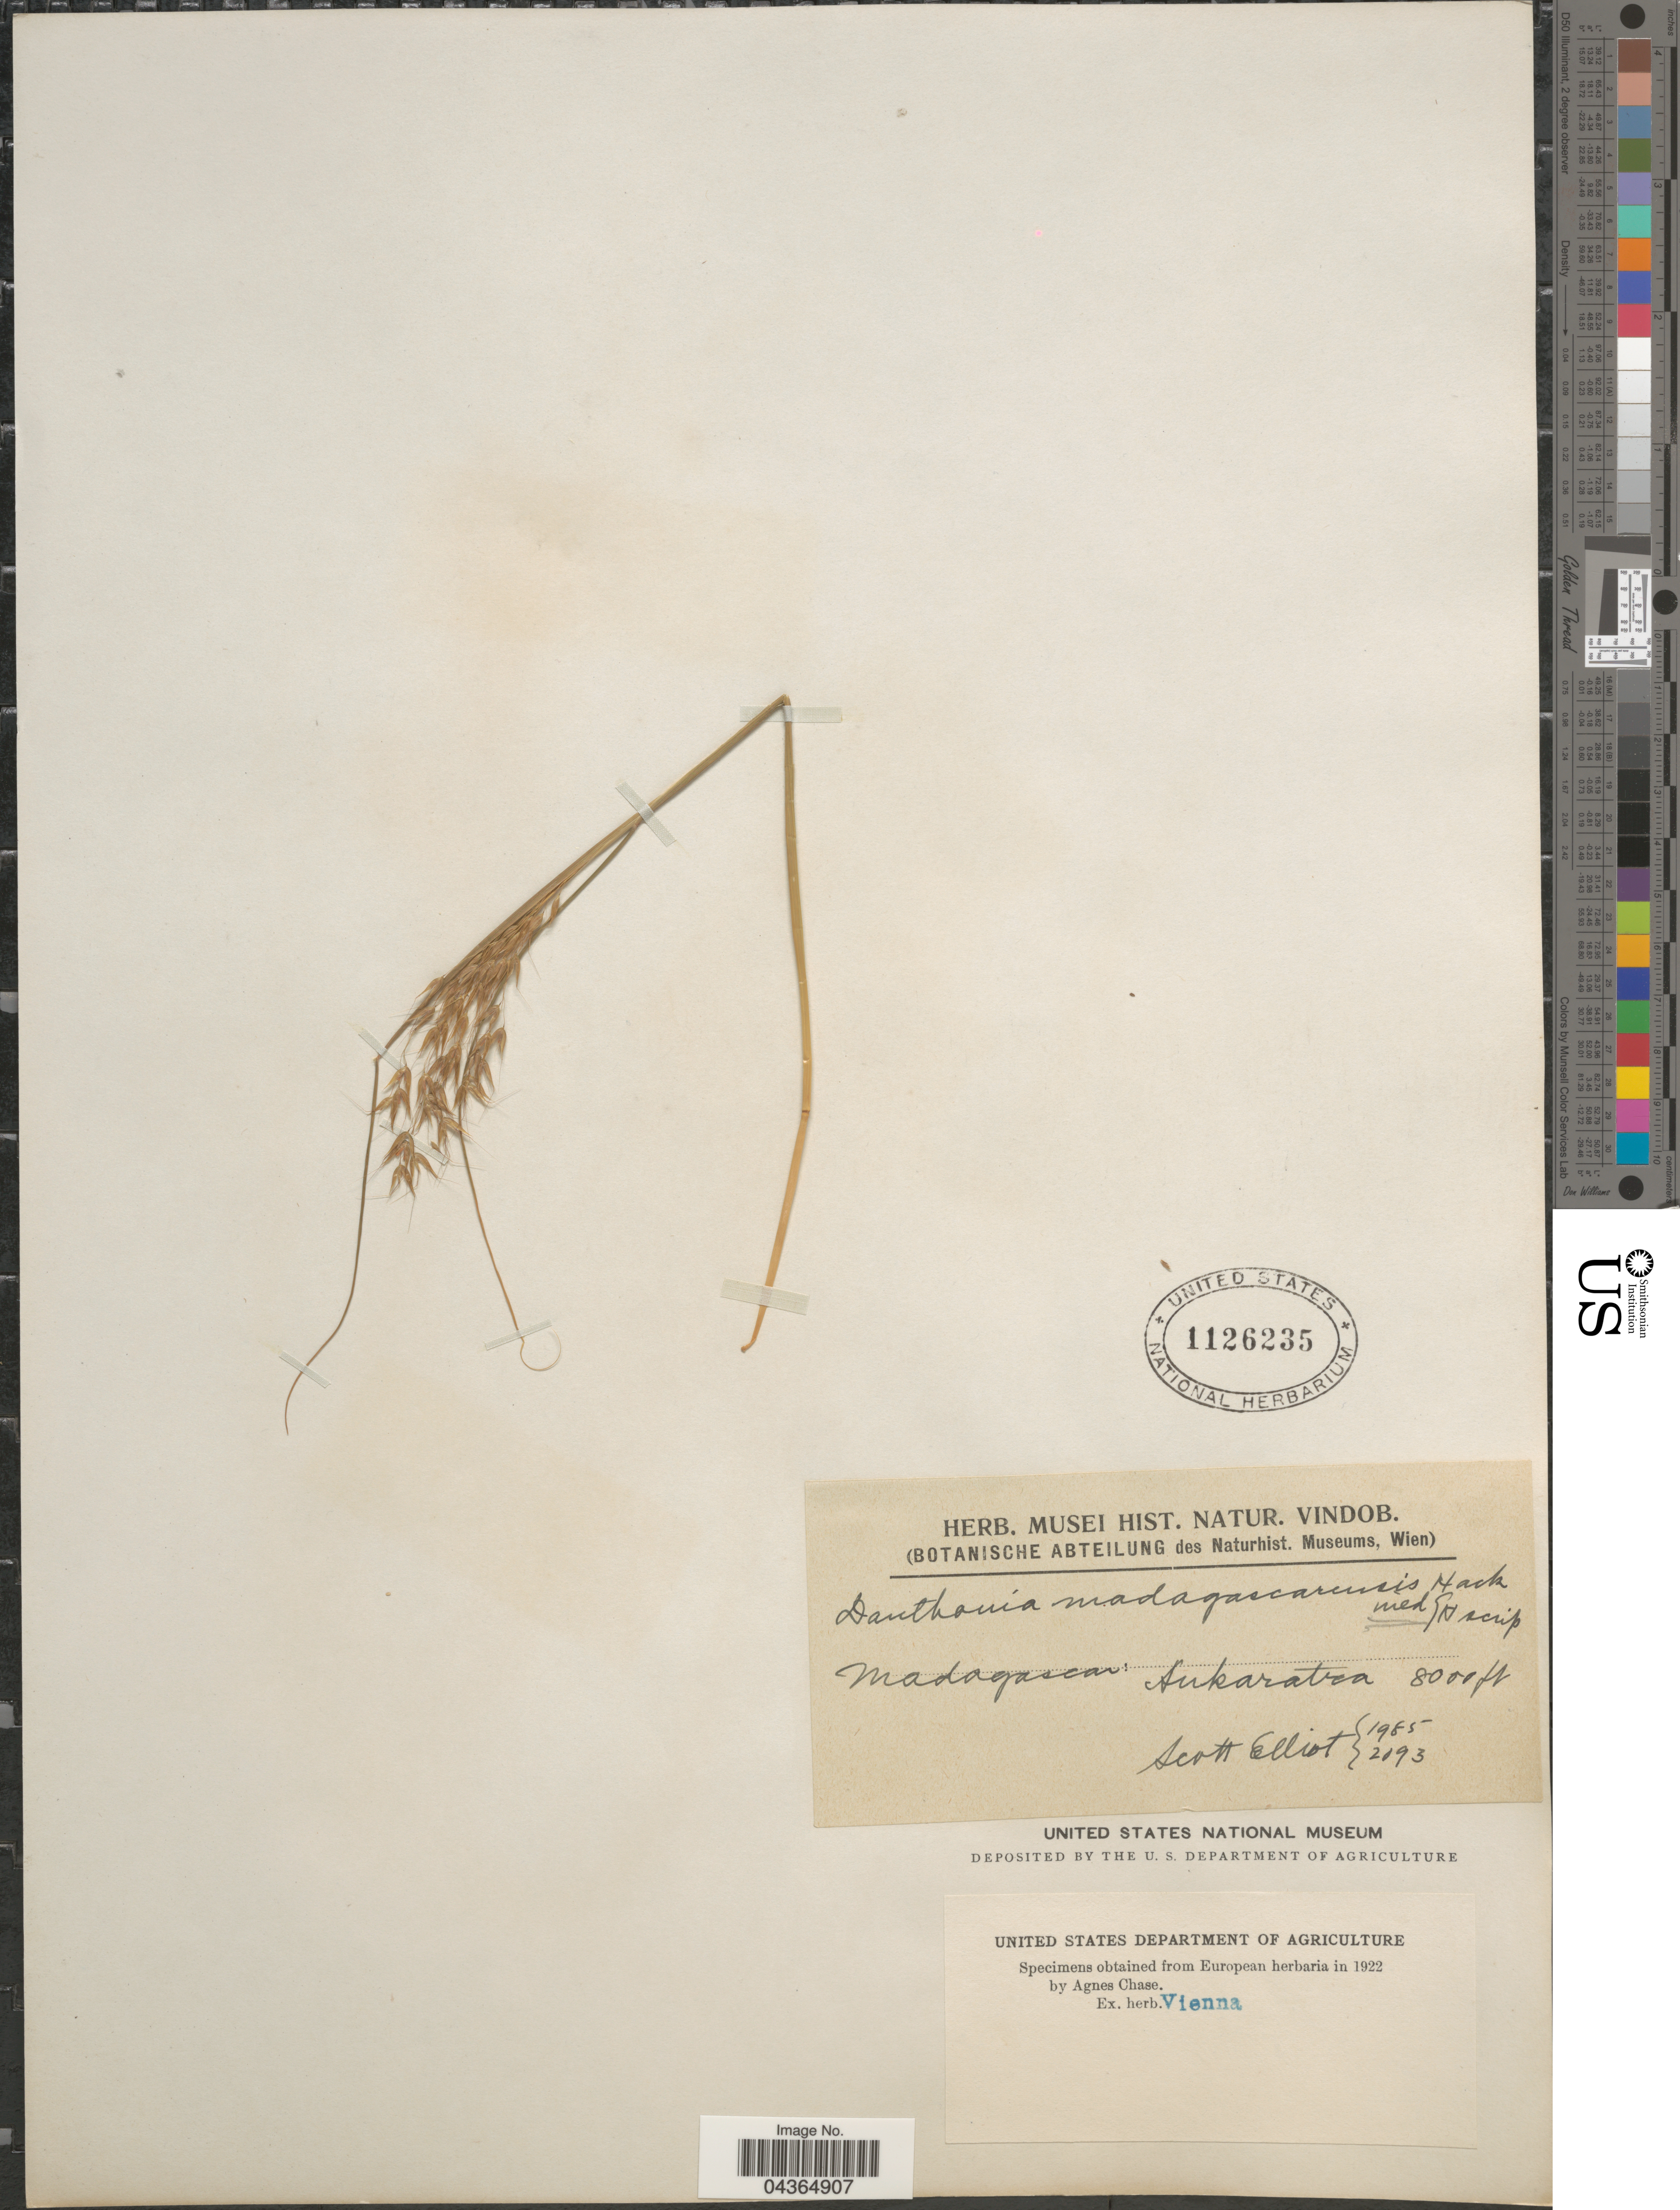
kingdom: Plantae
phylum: Tracheophyta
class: Liliopsida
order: Poales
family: Poaceae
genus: Merxmuellera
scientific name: Merxmuellera macowanii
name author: (Stapf) Conert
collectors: S. Elliot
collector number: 2093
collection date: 1895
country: Madagascar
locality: Ankaratra.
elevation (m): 2438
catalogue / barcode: US 1126235